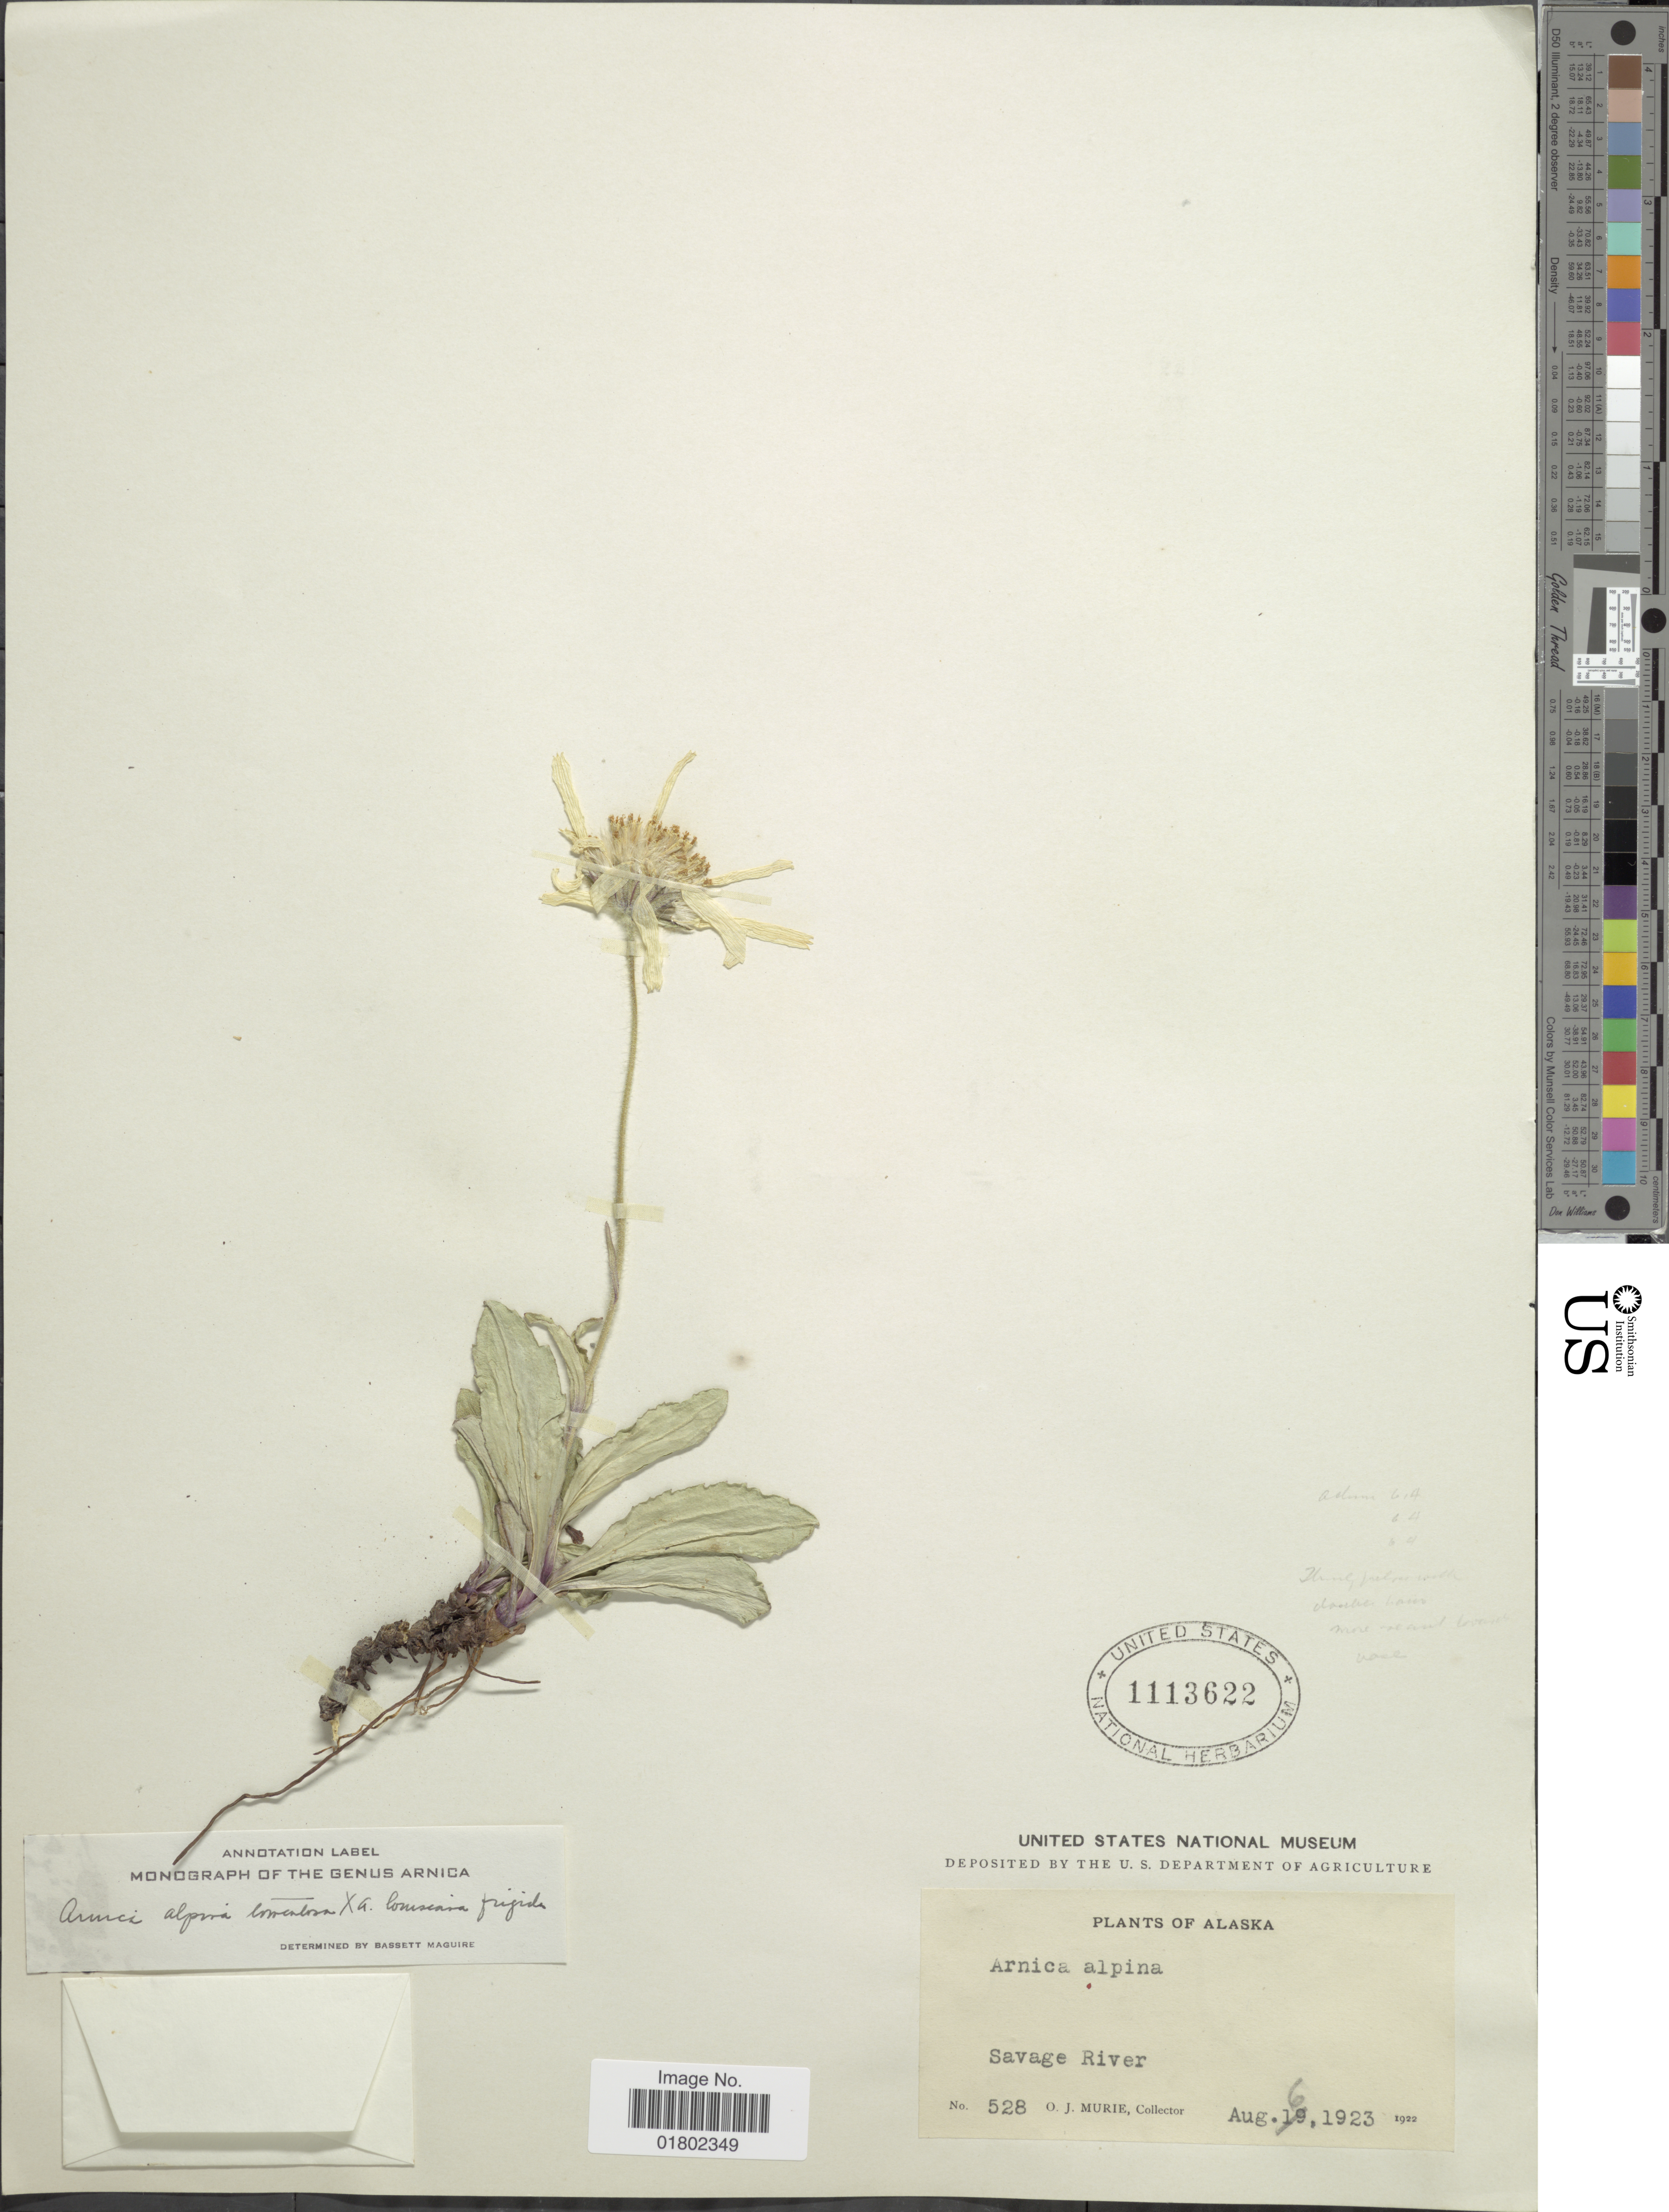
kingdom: Plantae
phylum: Tracheophyta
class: Magnoliopsida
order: Asterales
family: Asteraceae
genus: Arnica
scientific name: Arnica alpina subsp. tomentosa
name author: (Macoun) Maguire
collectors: O. Murie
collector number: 528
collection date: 1923-08-06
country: United States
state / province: Alaska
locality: Savage River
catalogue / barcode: US 1113622